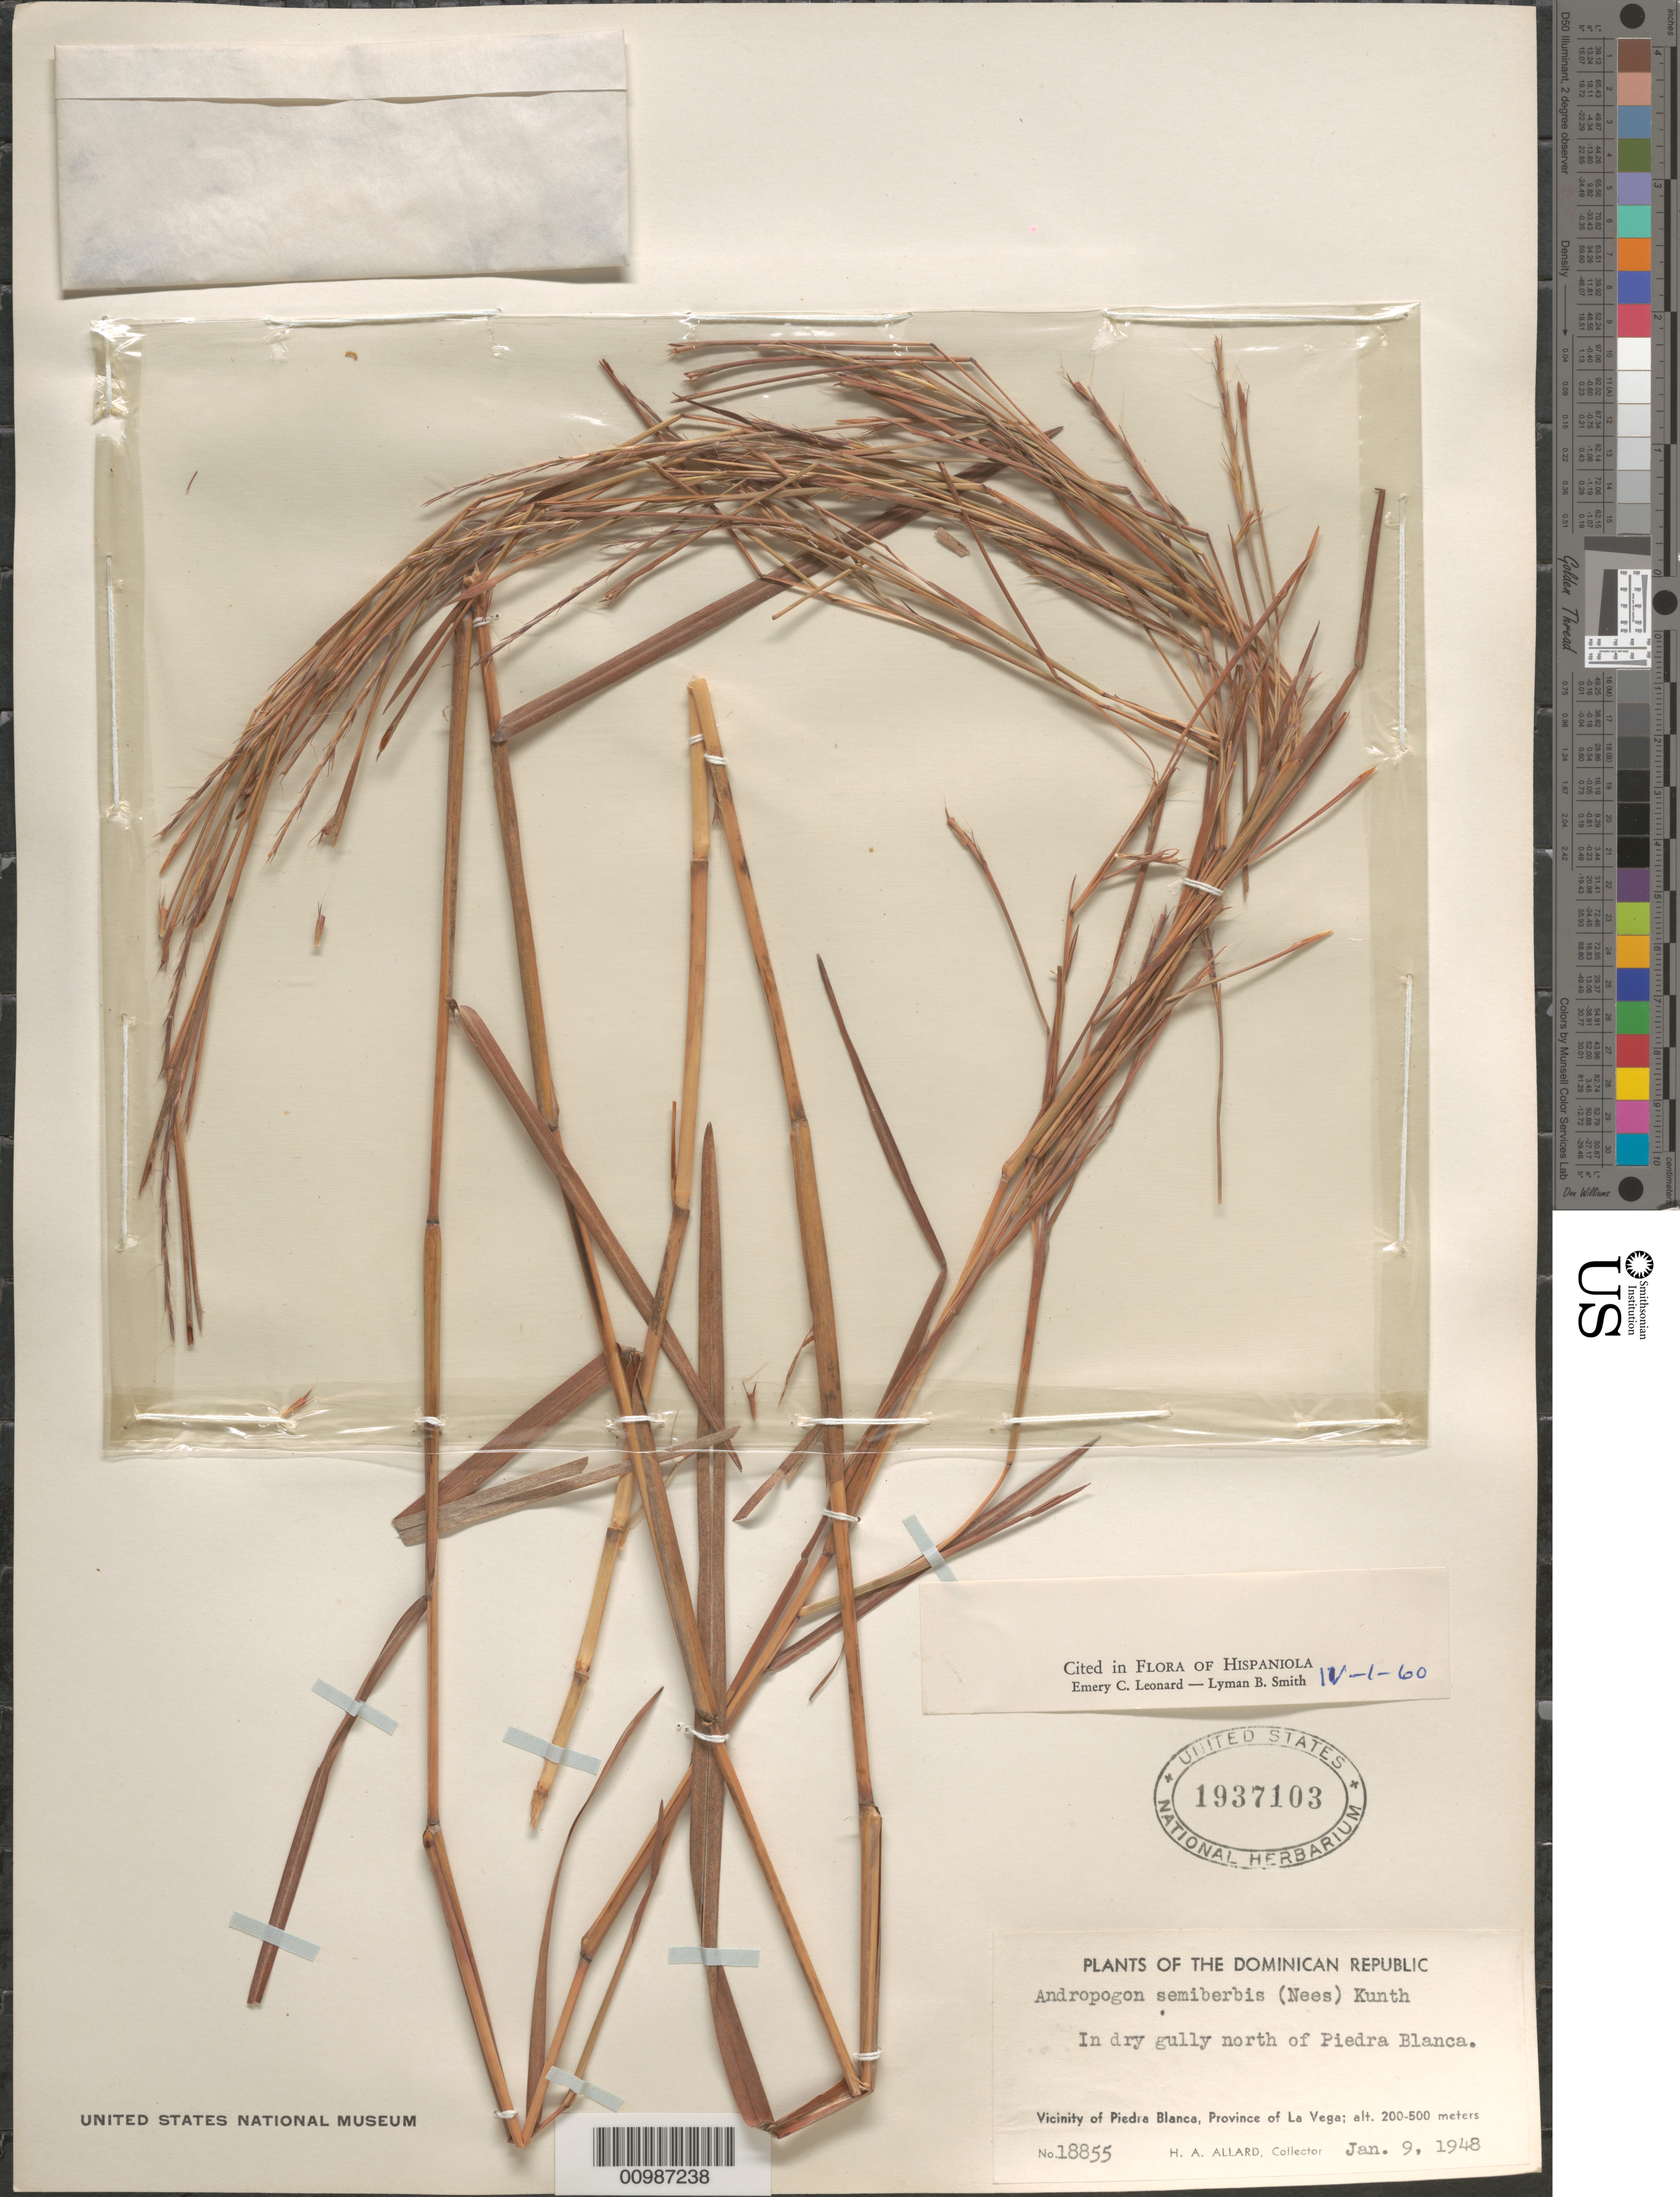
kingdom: Plantae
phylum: Tracheophyta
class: Liliopsida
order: Poales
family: Poaceae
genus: Andropogon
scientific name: Andropogon semiberbis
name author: (Nees) Kunth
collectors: H. A. Allard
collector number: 18855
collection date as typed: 09 Jan 1948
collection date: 1948-01-09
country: Dominican Republic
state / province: La Vega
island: Hispaniola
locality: north of Piedra Blanca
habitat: in dry gully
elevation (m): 200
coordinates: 0 N, 0 E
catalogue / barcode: US 1937103